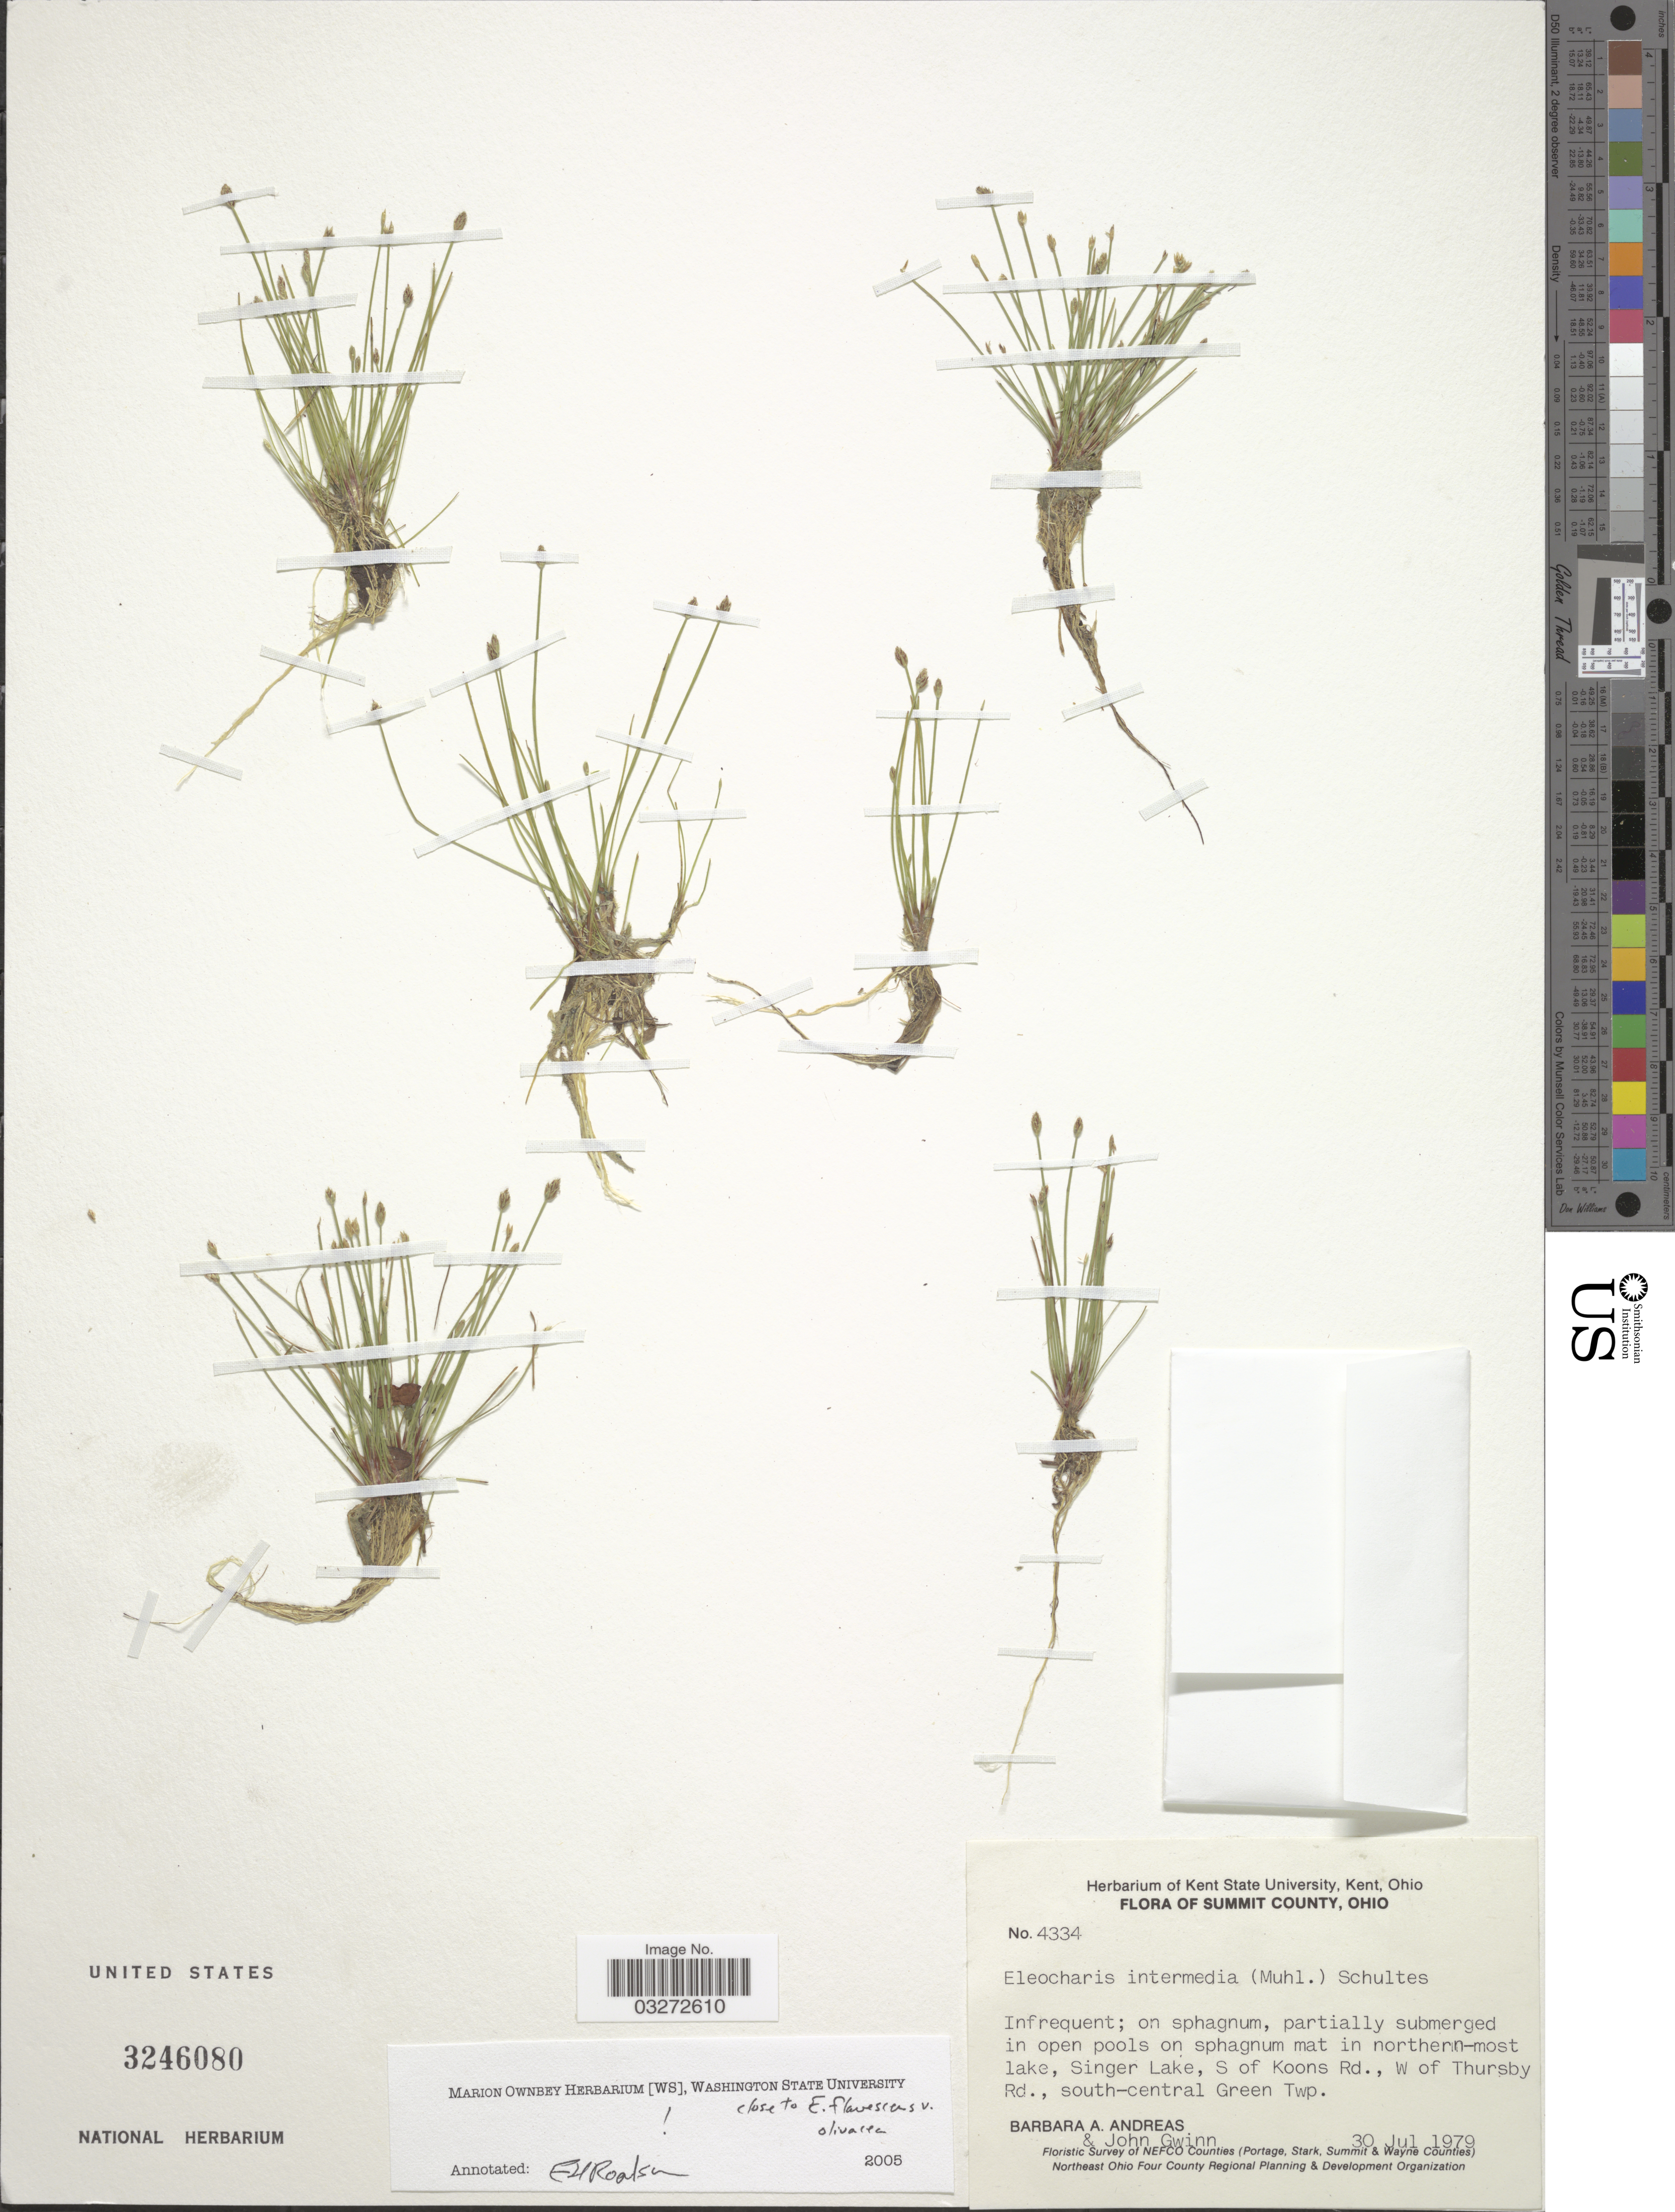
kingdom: Plantae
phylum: Tracheophyta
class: Liliopsida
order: Poales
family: Cyperaceae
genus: Eleocharis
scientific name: Eleocharis intermedia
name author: Schult.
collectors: B. A. Andreas & J. Gwinn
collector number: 4334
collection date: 1979-07-30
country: United States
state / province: Ohio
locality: Summit County. In northern-most lake, Singer Lake, S of Koons Rd., W of Thursby Rd., south-central Green Twp.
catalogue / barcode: US 3246080